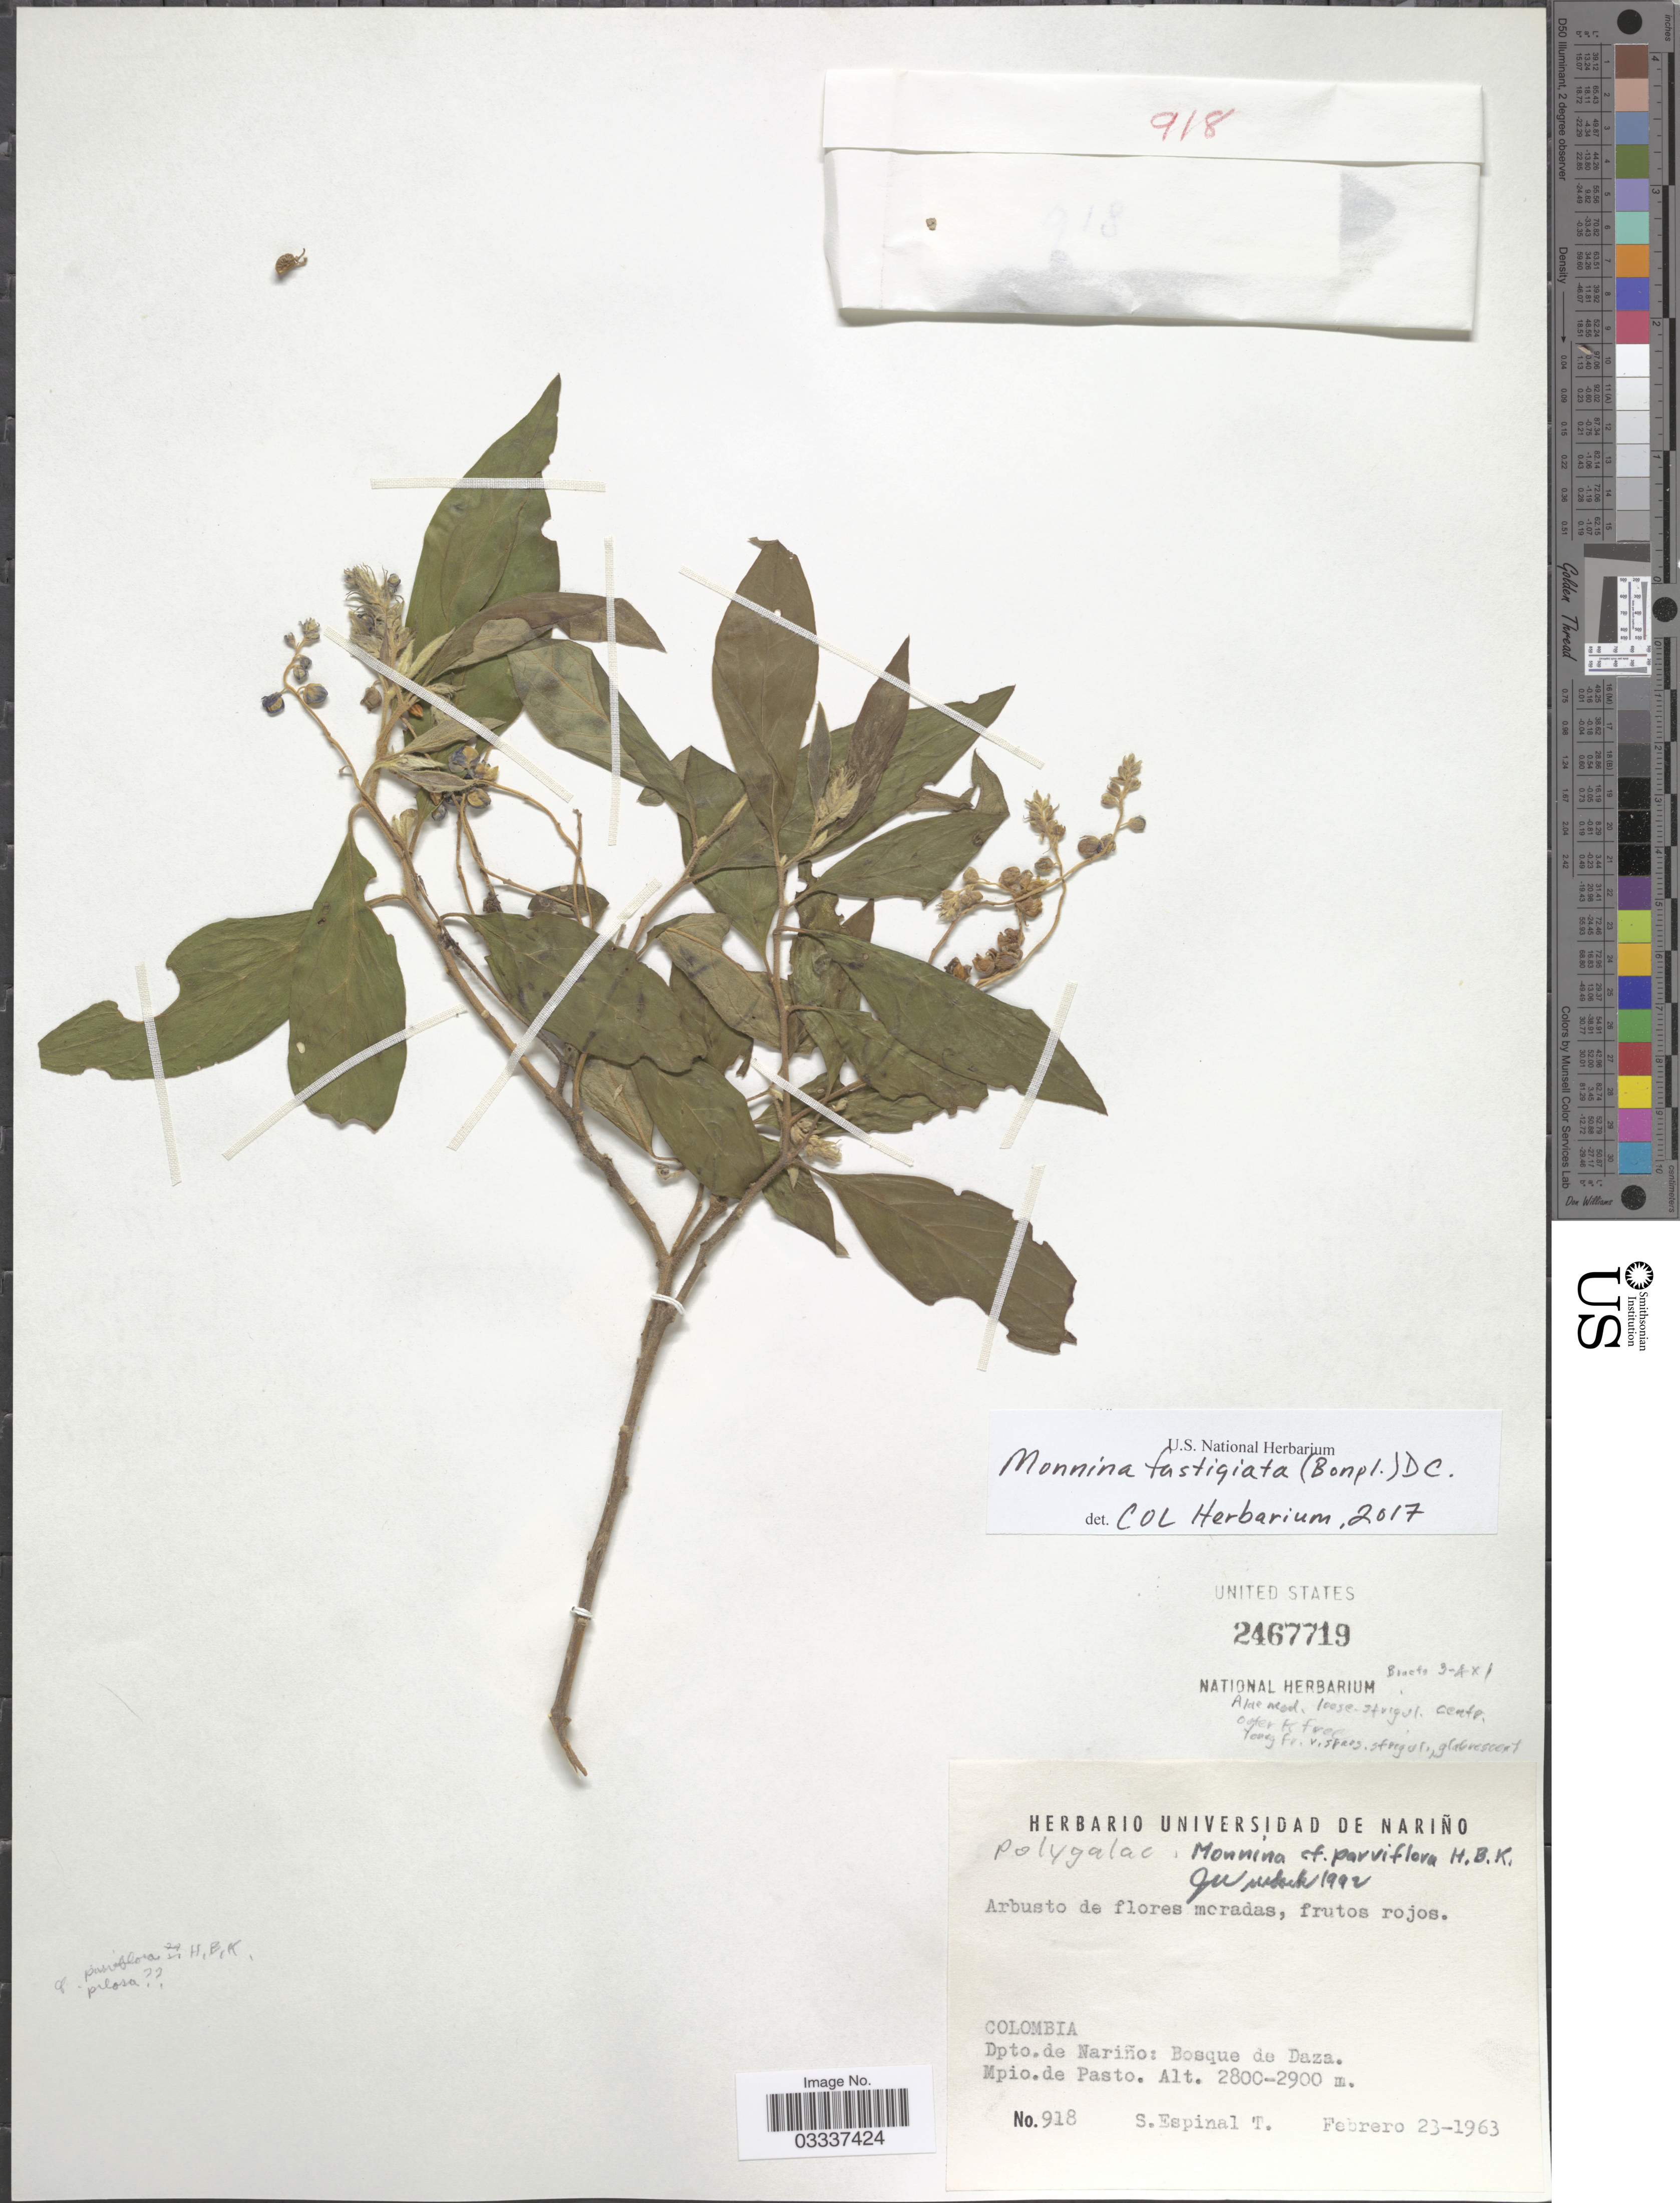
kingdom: Plantae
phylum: Tracheophyta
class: Magnoliopsida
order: Fabales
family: Polygalaceae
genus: Monnina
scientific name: Monnina fastigiata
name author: (Bonpl.) DC.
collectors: S. Espinal T.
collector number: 918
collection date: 1963-02-23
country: Colombia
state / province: Nariño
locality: Dpto. de Nariño: Bosque de Daza. Mpio. de Pasto.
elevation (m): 2800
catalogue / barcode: US 2467719